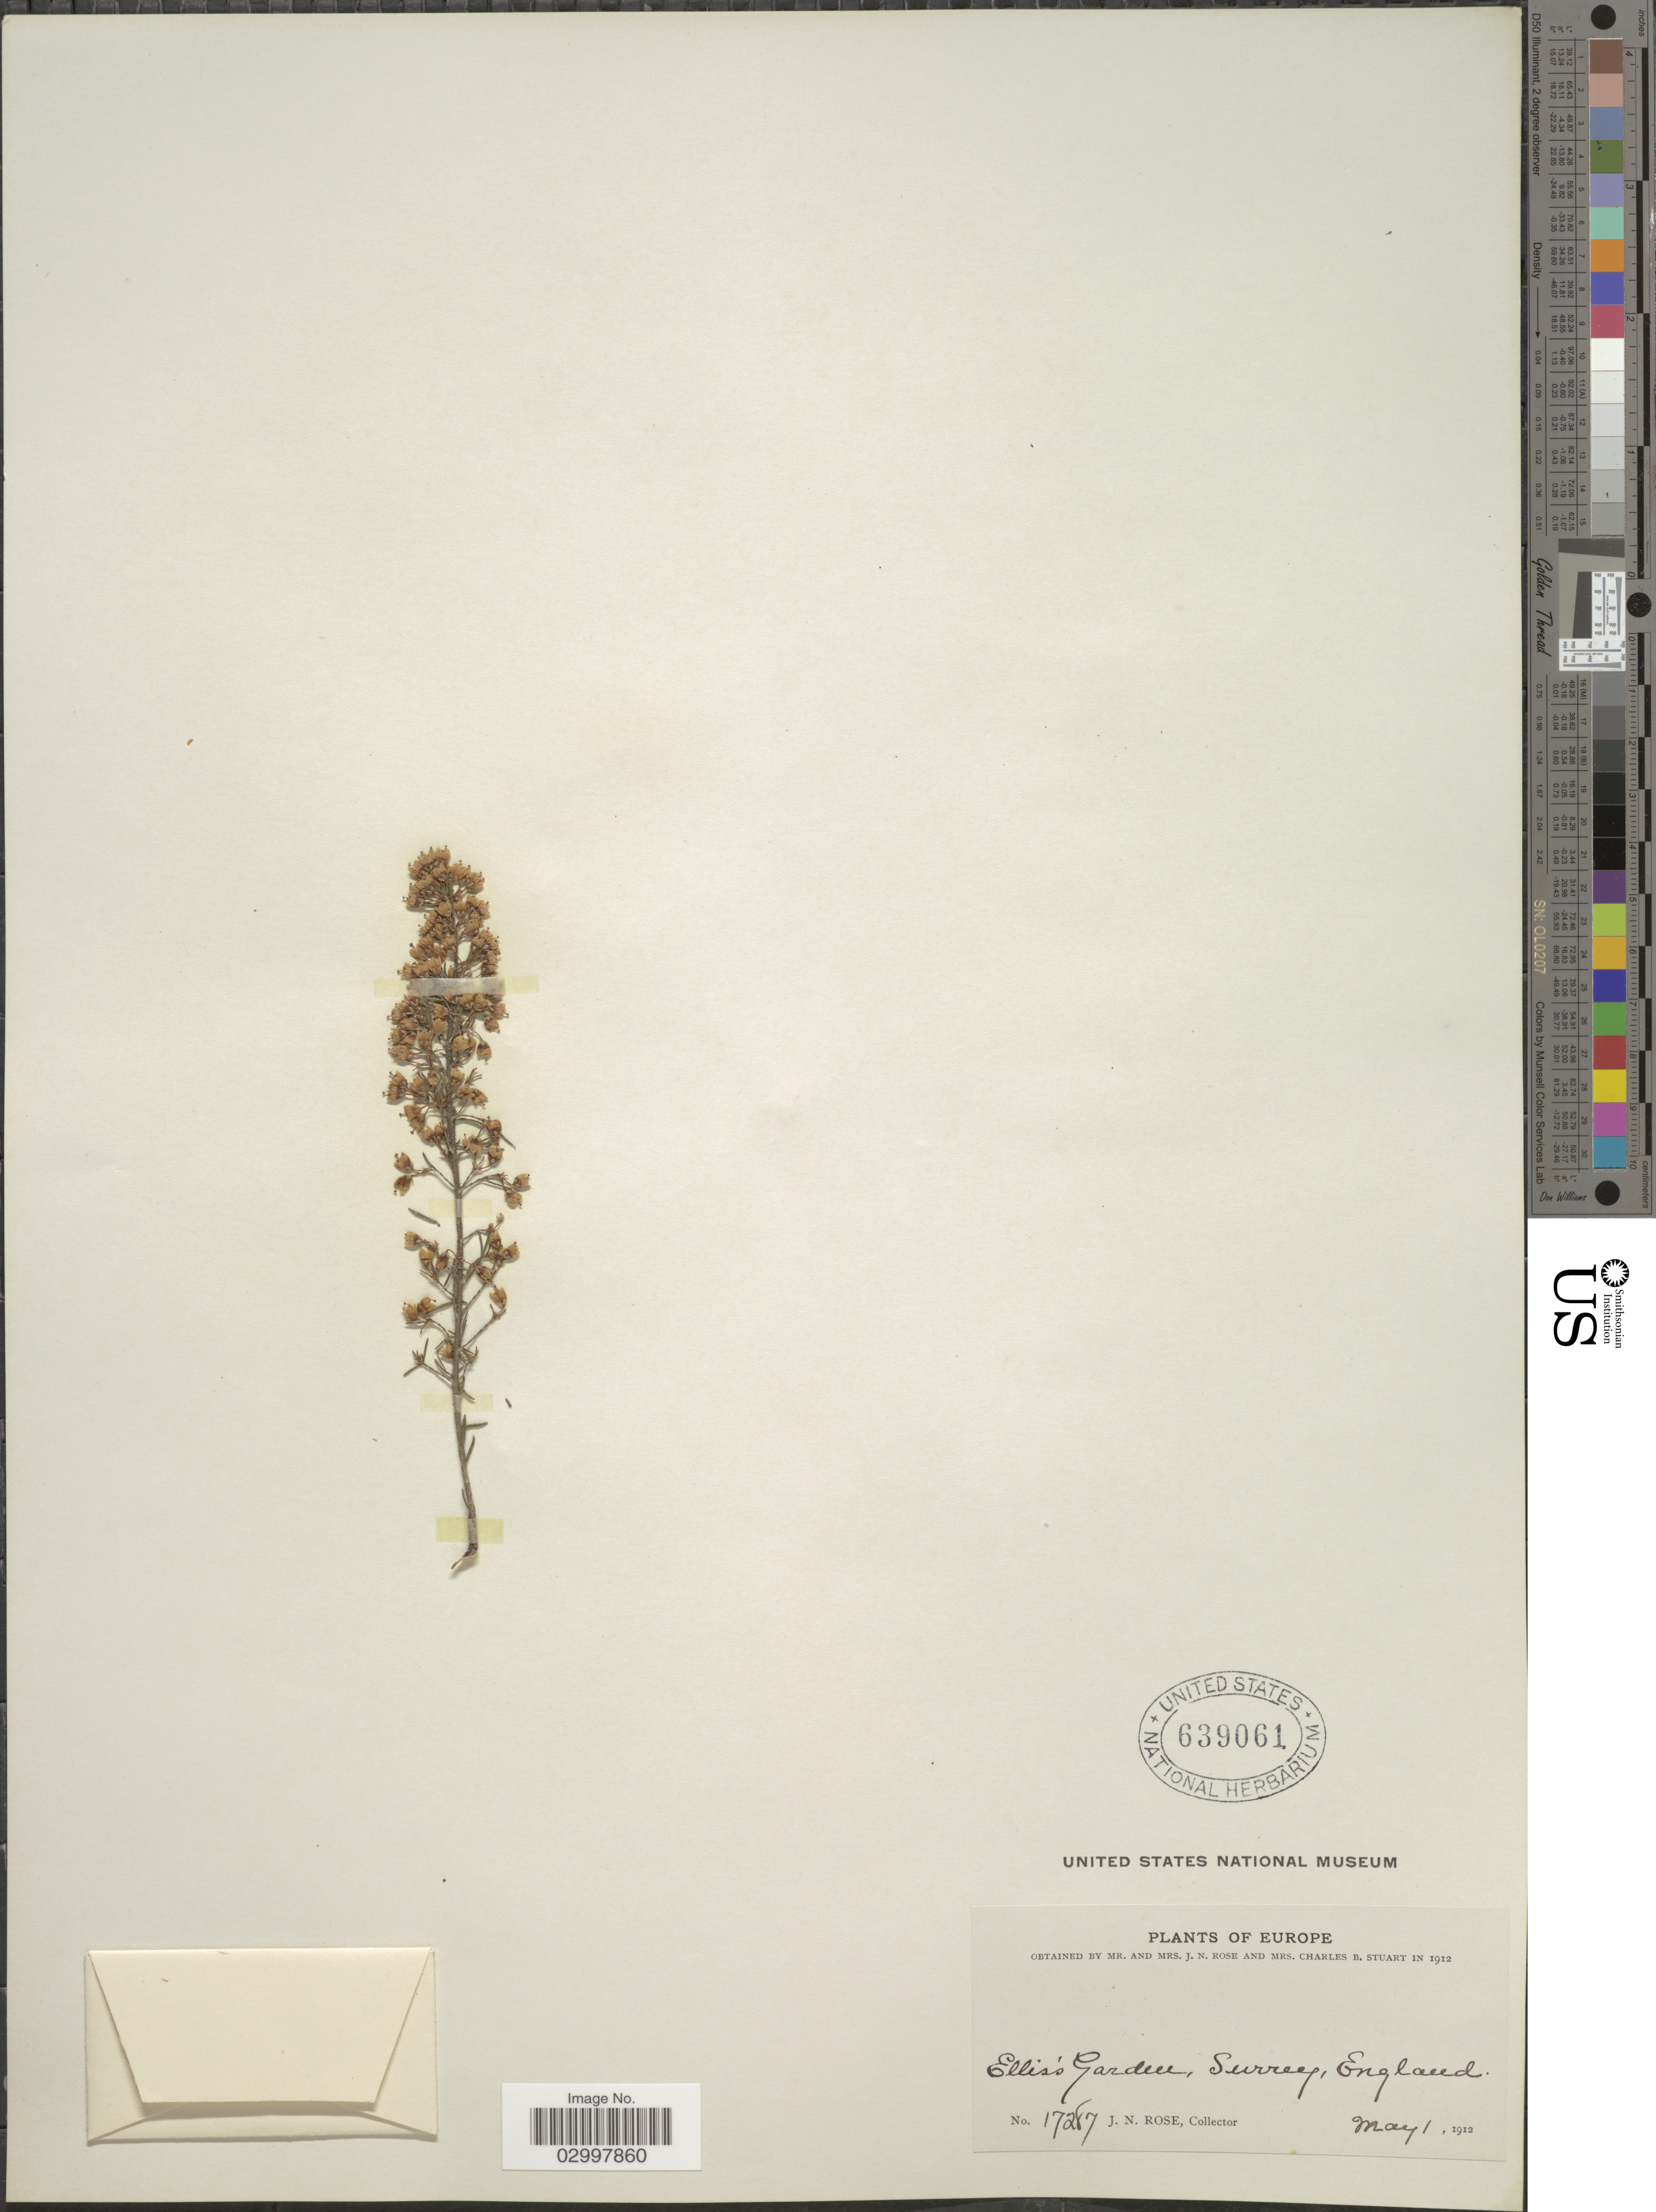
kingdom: Plantae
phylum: Tracheophyta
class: Magnoliopsida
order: Ericales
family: Ericaceae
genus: Erica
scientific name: Erica sp.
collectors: J. N. Rose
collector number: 17287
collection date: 1912-05-01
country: United Kingdom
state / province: England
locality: Elliss' Garden, Surrey.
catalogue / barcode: US 639061